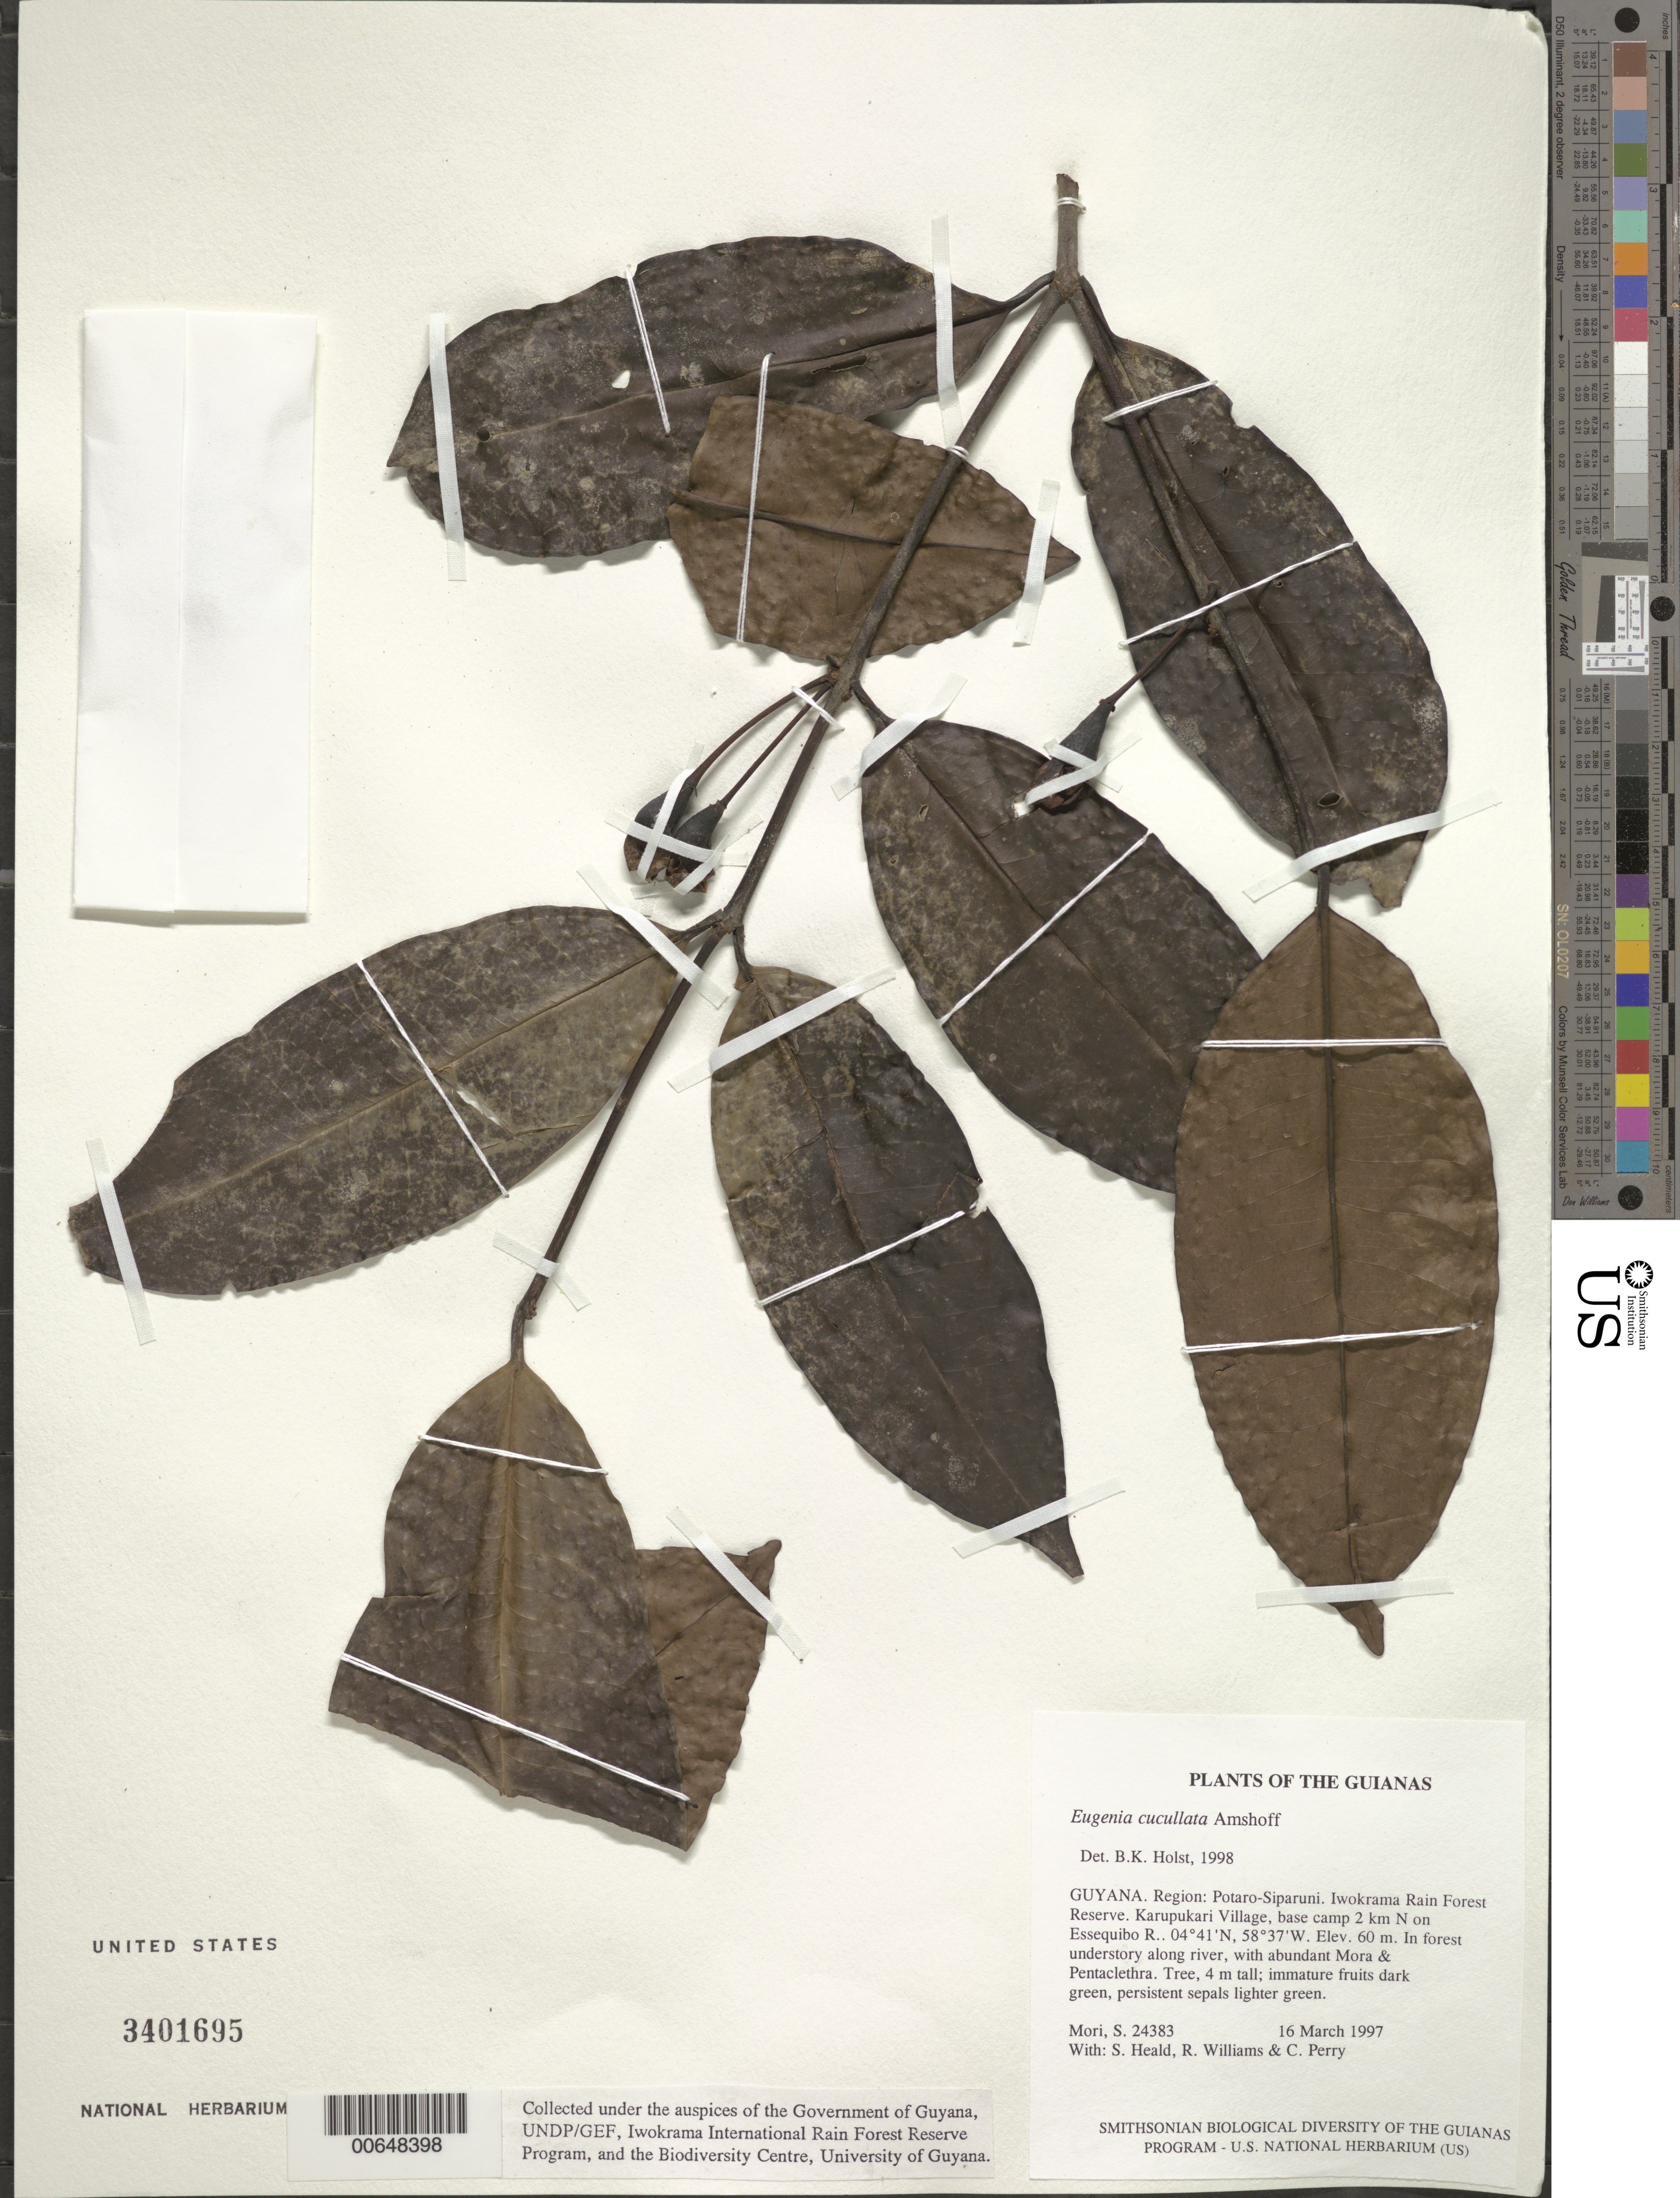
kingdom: Plantae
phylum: Tracheophyta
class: Magnoliopsida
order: Myrtales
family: Myrtaceae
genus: Eugenia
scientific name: Eugenia cupulata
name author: Amshoff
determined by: Holst, Bruce K.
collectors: S. Mori, S. Heald, R. Williams & C. Perry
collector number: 24383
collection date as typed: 16 March 1997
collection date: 1997-03-16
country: Guyana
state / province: Potaro-Siparuni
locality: Iwokrama Rain Forest Reserve. Karupukari Village, base camp 2 km N on Essequibo R.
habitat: In forest understory along river, with abundant Mora & Pentaclethra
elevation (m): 60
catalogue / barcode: US 3401695